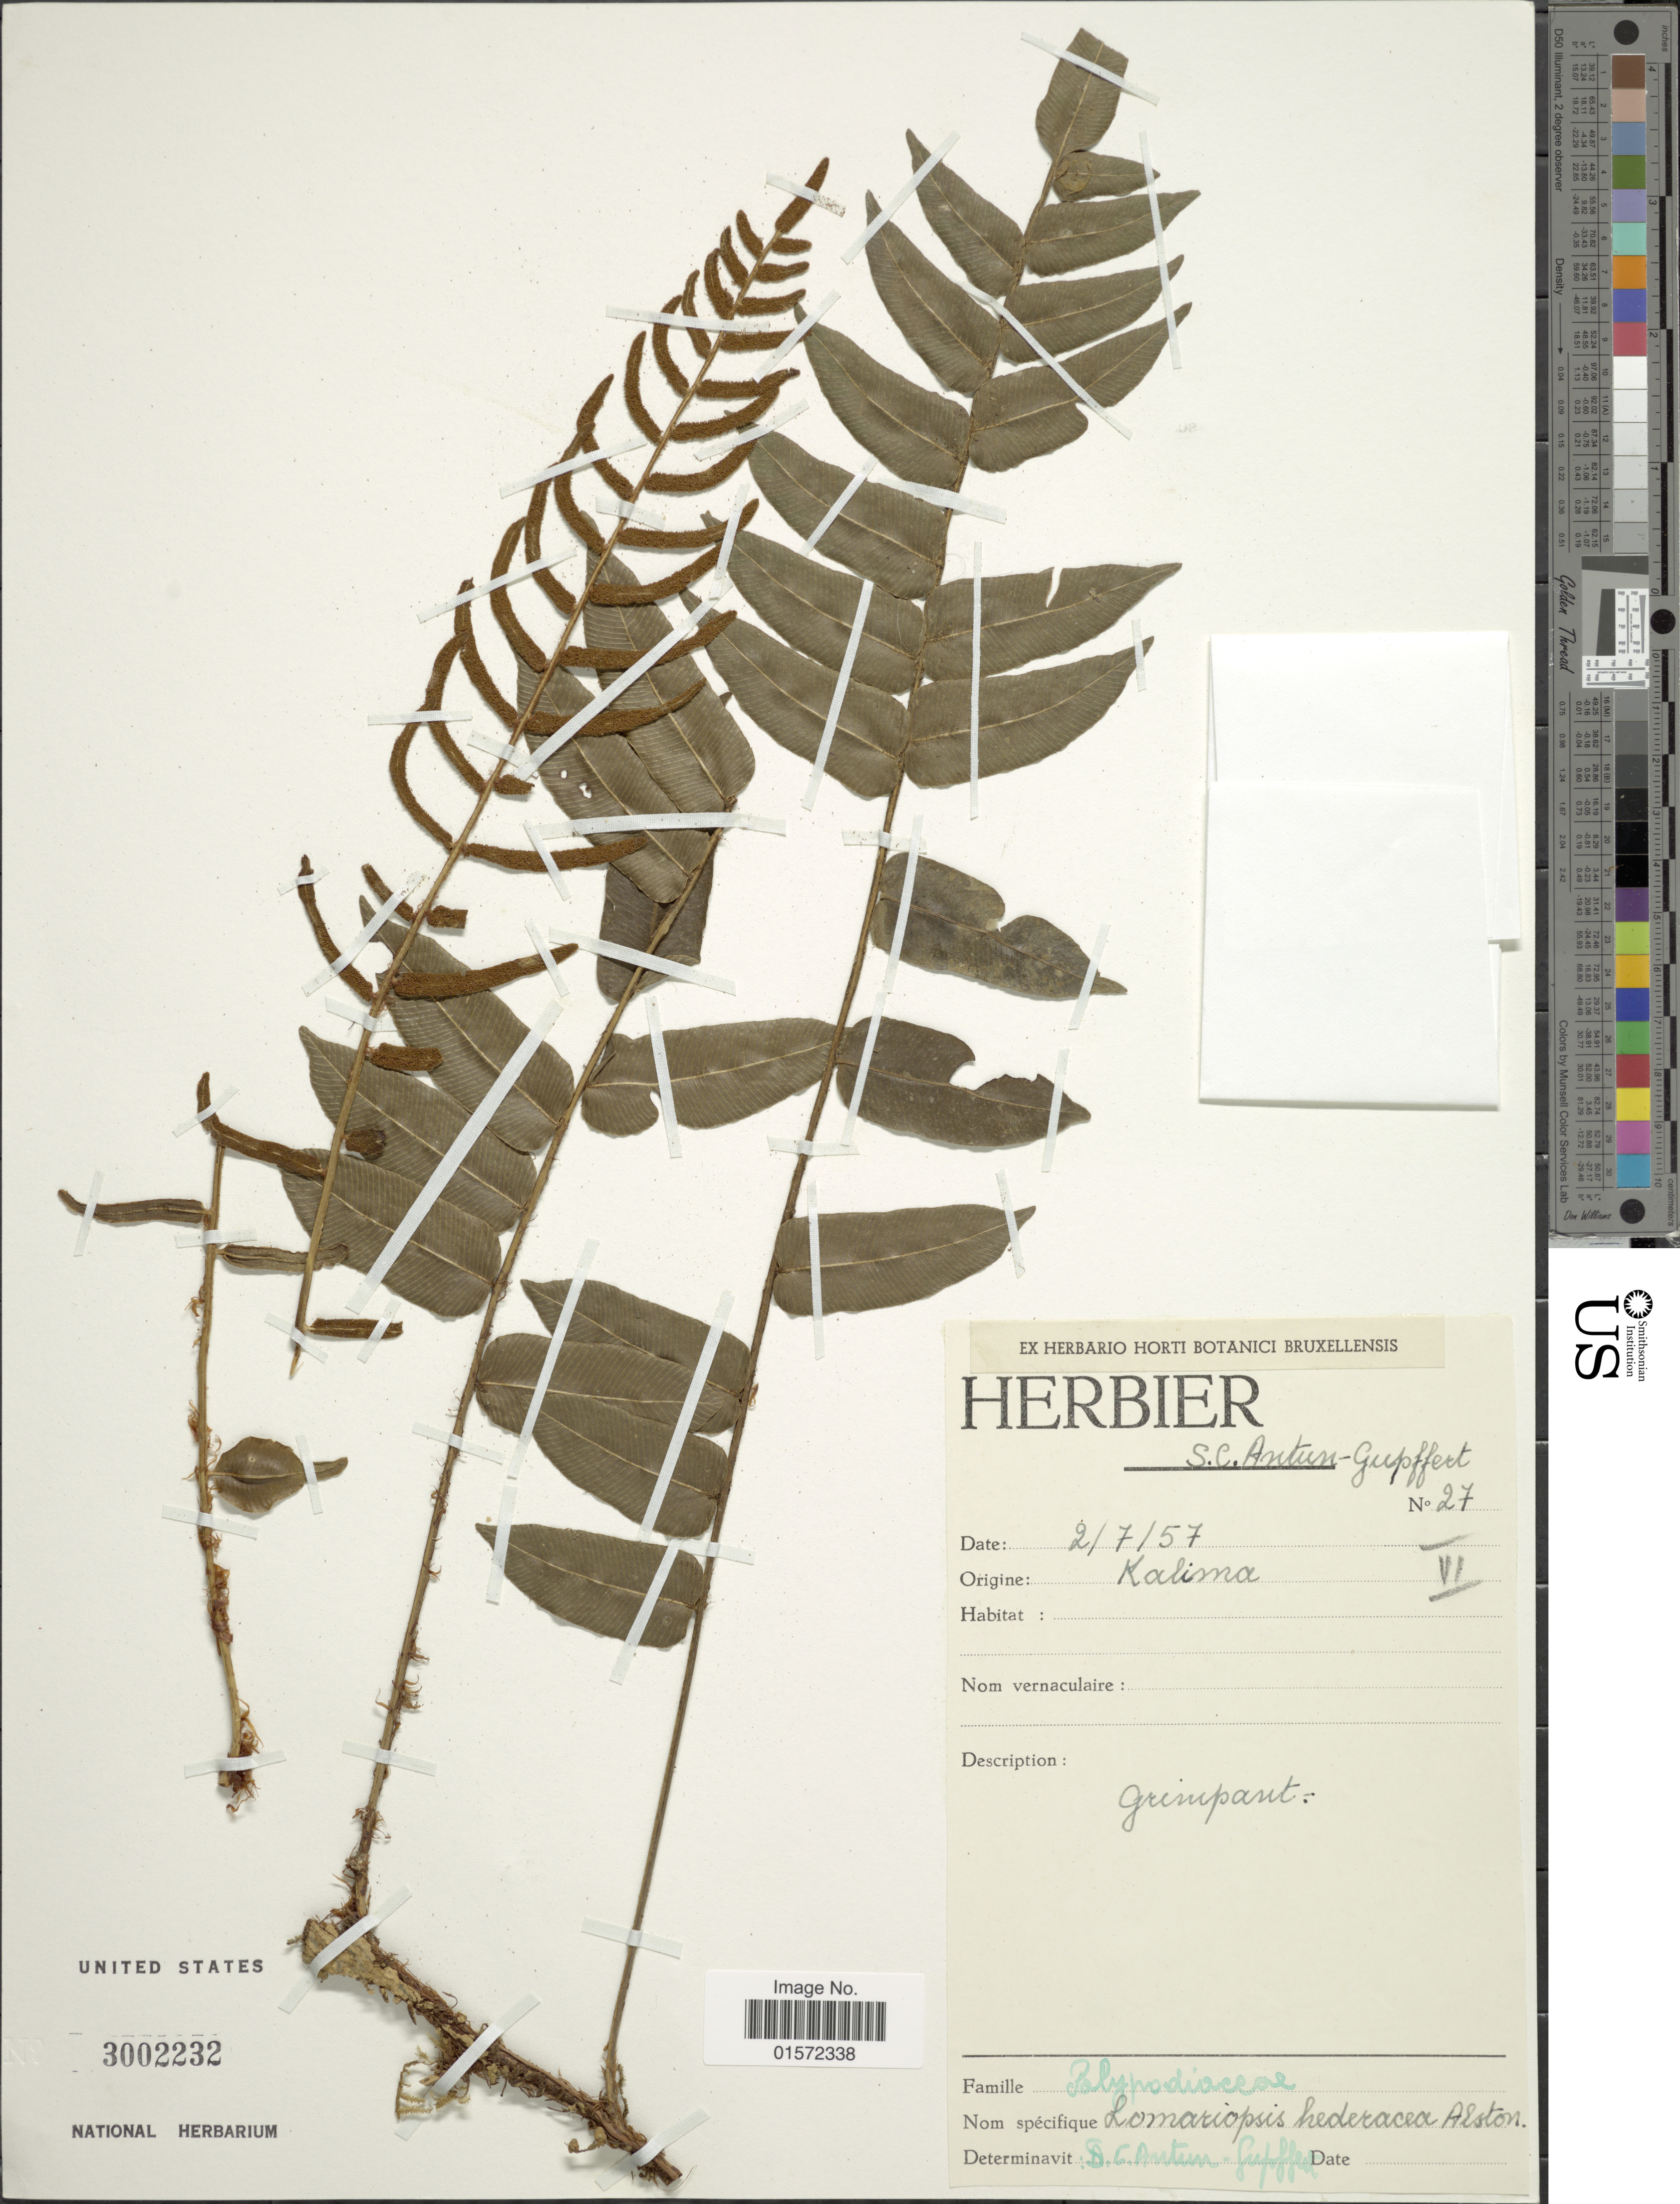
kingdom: Plantae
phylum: Tracheophyta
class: Polypodiopsida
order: Polypodiales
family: Lomariopsidaceae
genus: Lomariopsis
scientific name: Lomariopsis hederacea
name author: Alston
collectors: ex herb. S. C. Antun-Gupffert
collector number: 27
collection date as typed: Transcribed d/m/y: 2/7/57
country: Congo, Democratic Republic of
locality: Kalima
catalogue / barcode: US 3002232